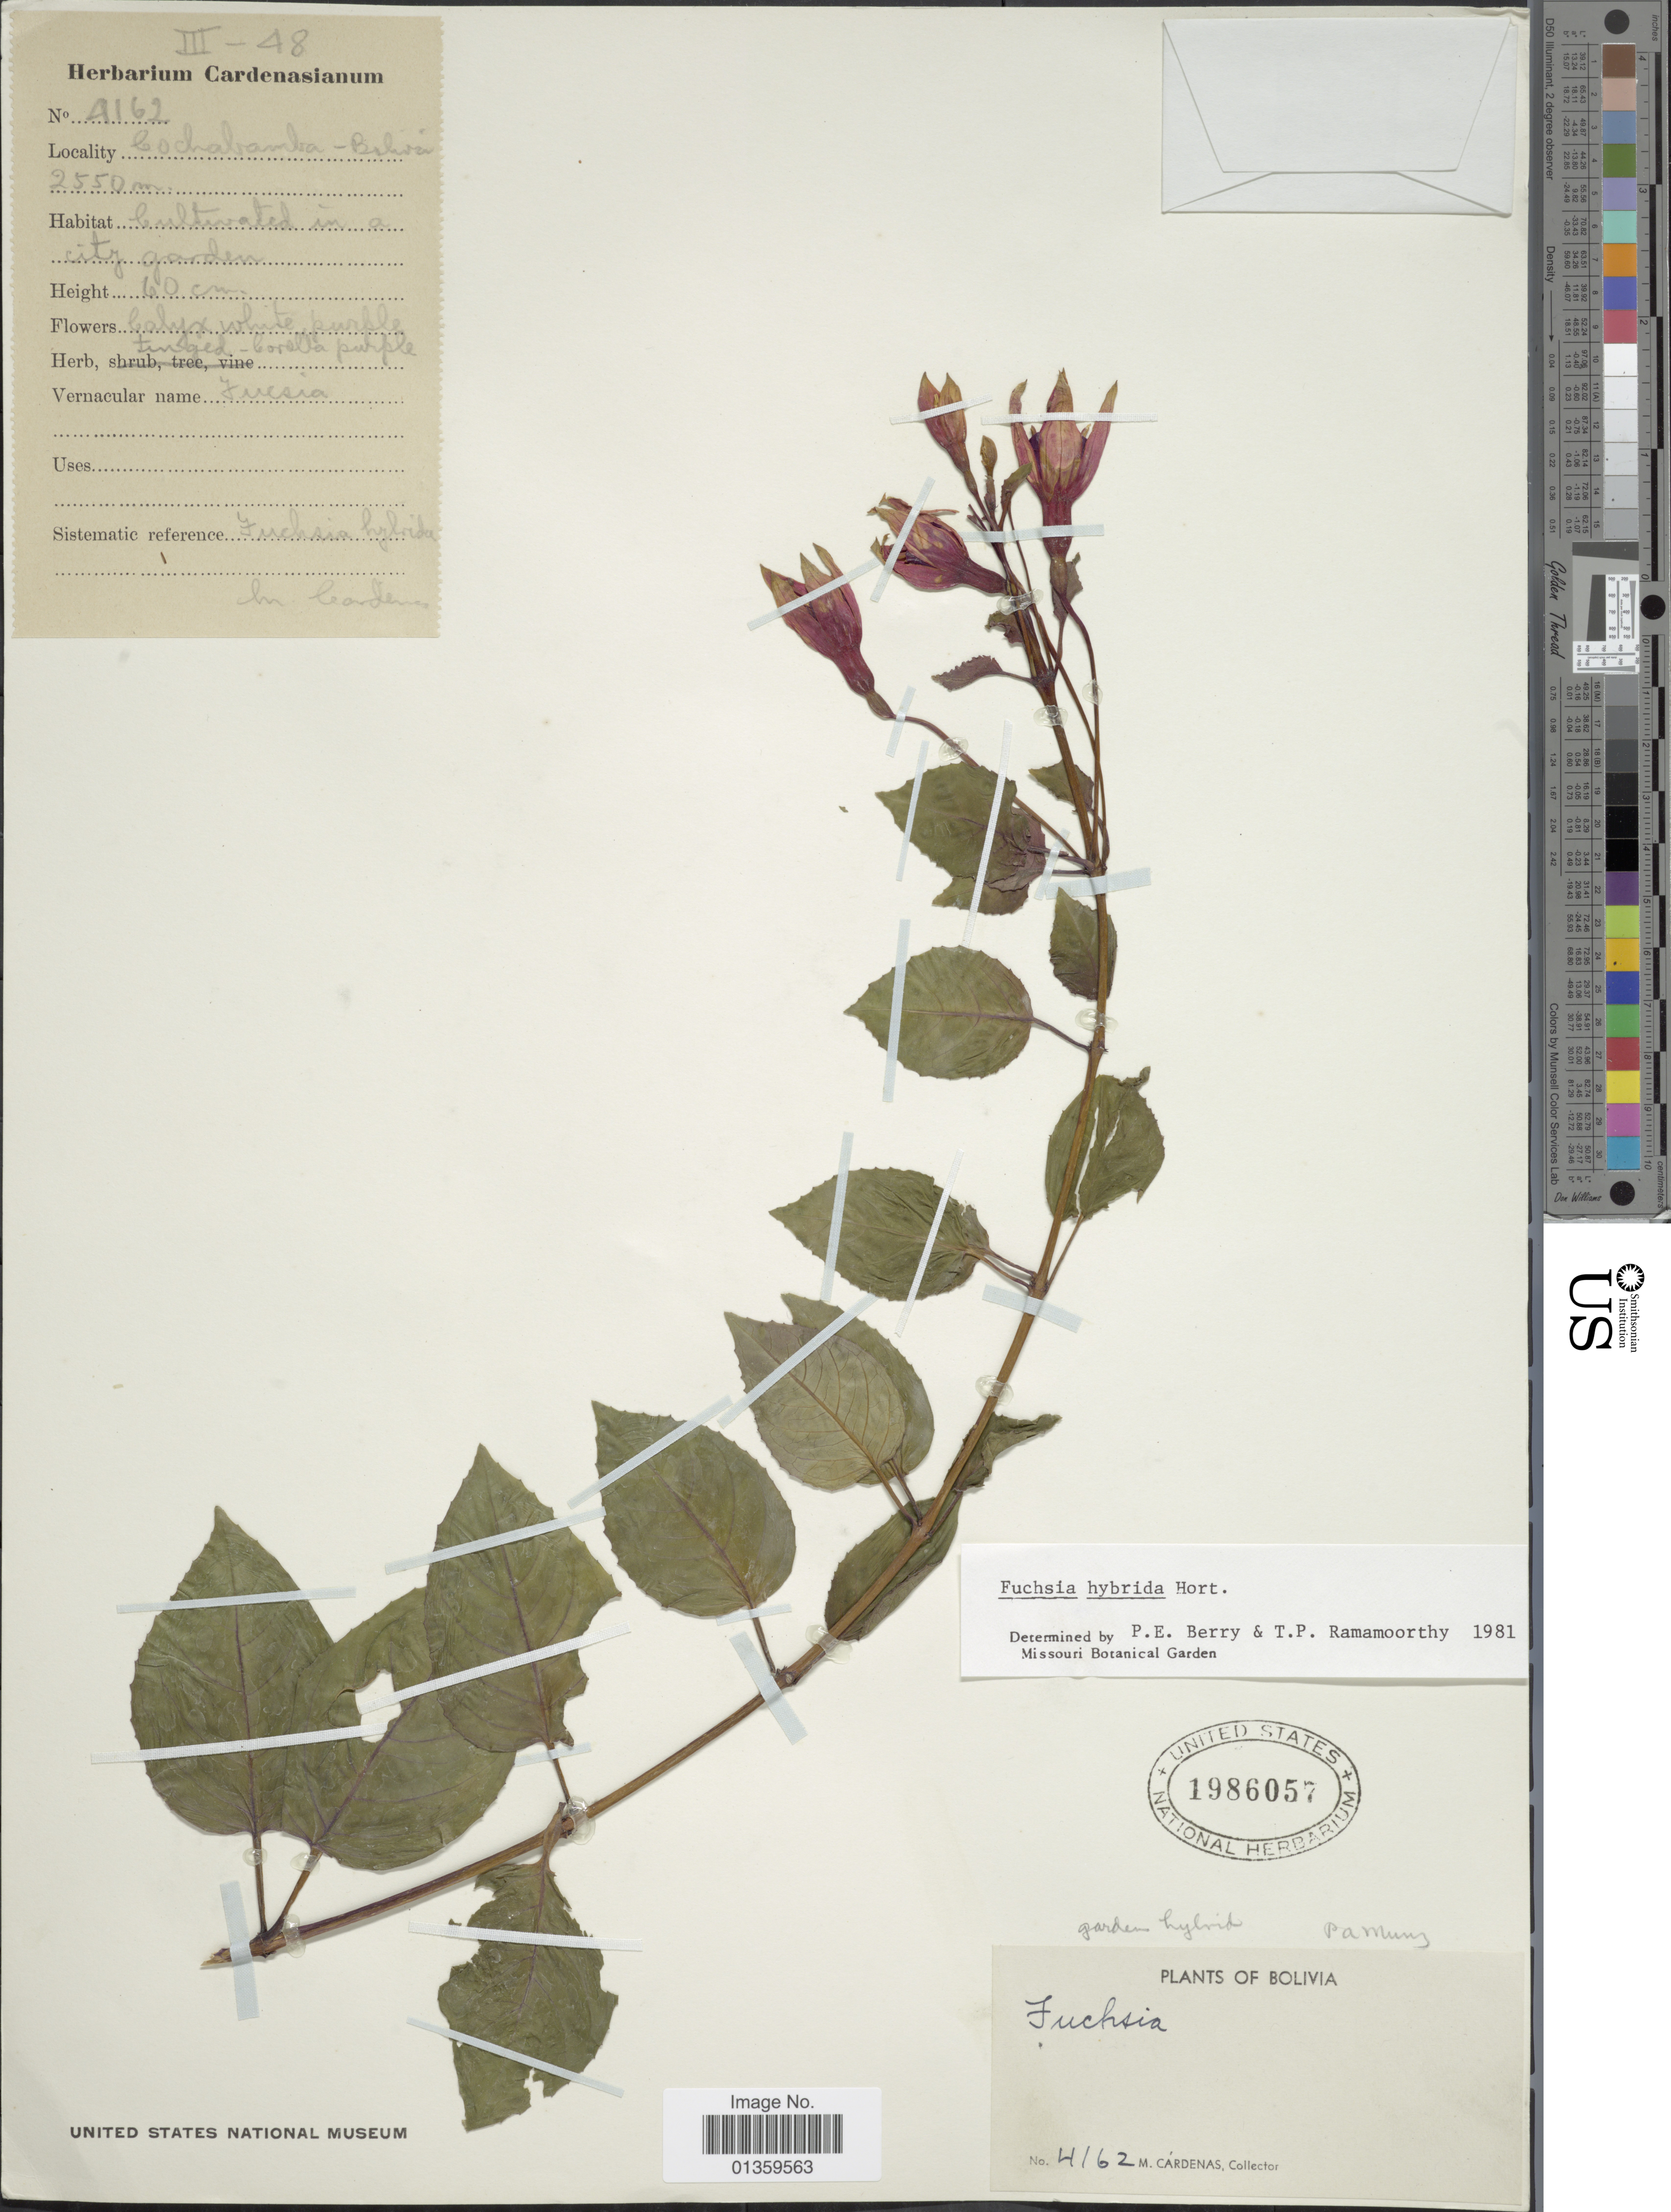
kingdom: Plantae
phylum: Tracheophyta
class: Magnoliopsida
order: Myrtales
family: Onagraceae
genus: Fuchsia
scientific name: Fuchsia x hybrida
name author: Hort.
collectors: M. Cárdenas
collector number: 4162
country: Bolivia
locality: Cochabamba, in a city garden.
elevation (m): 2550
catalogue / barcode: US 1986057